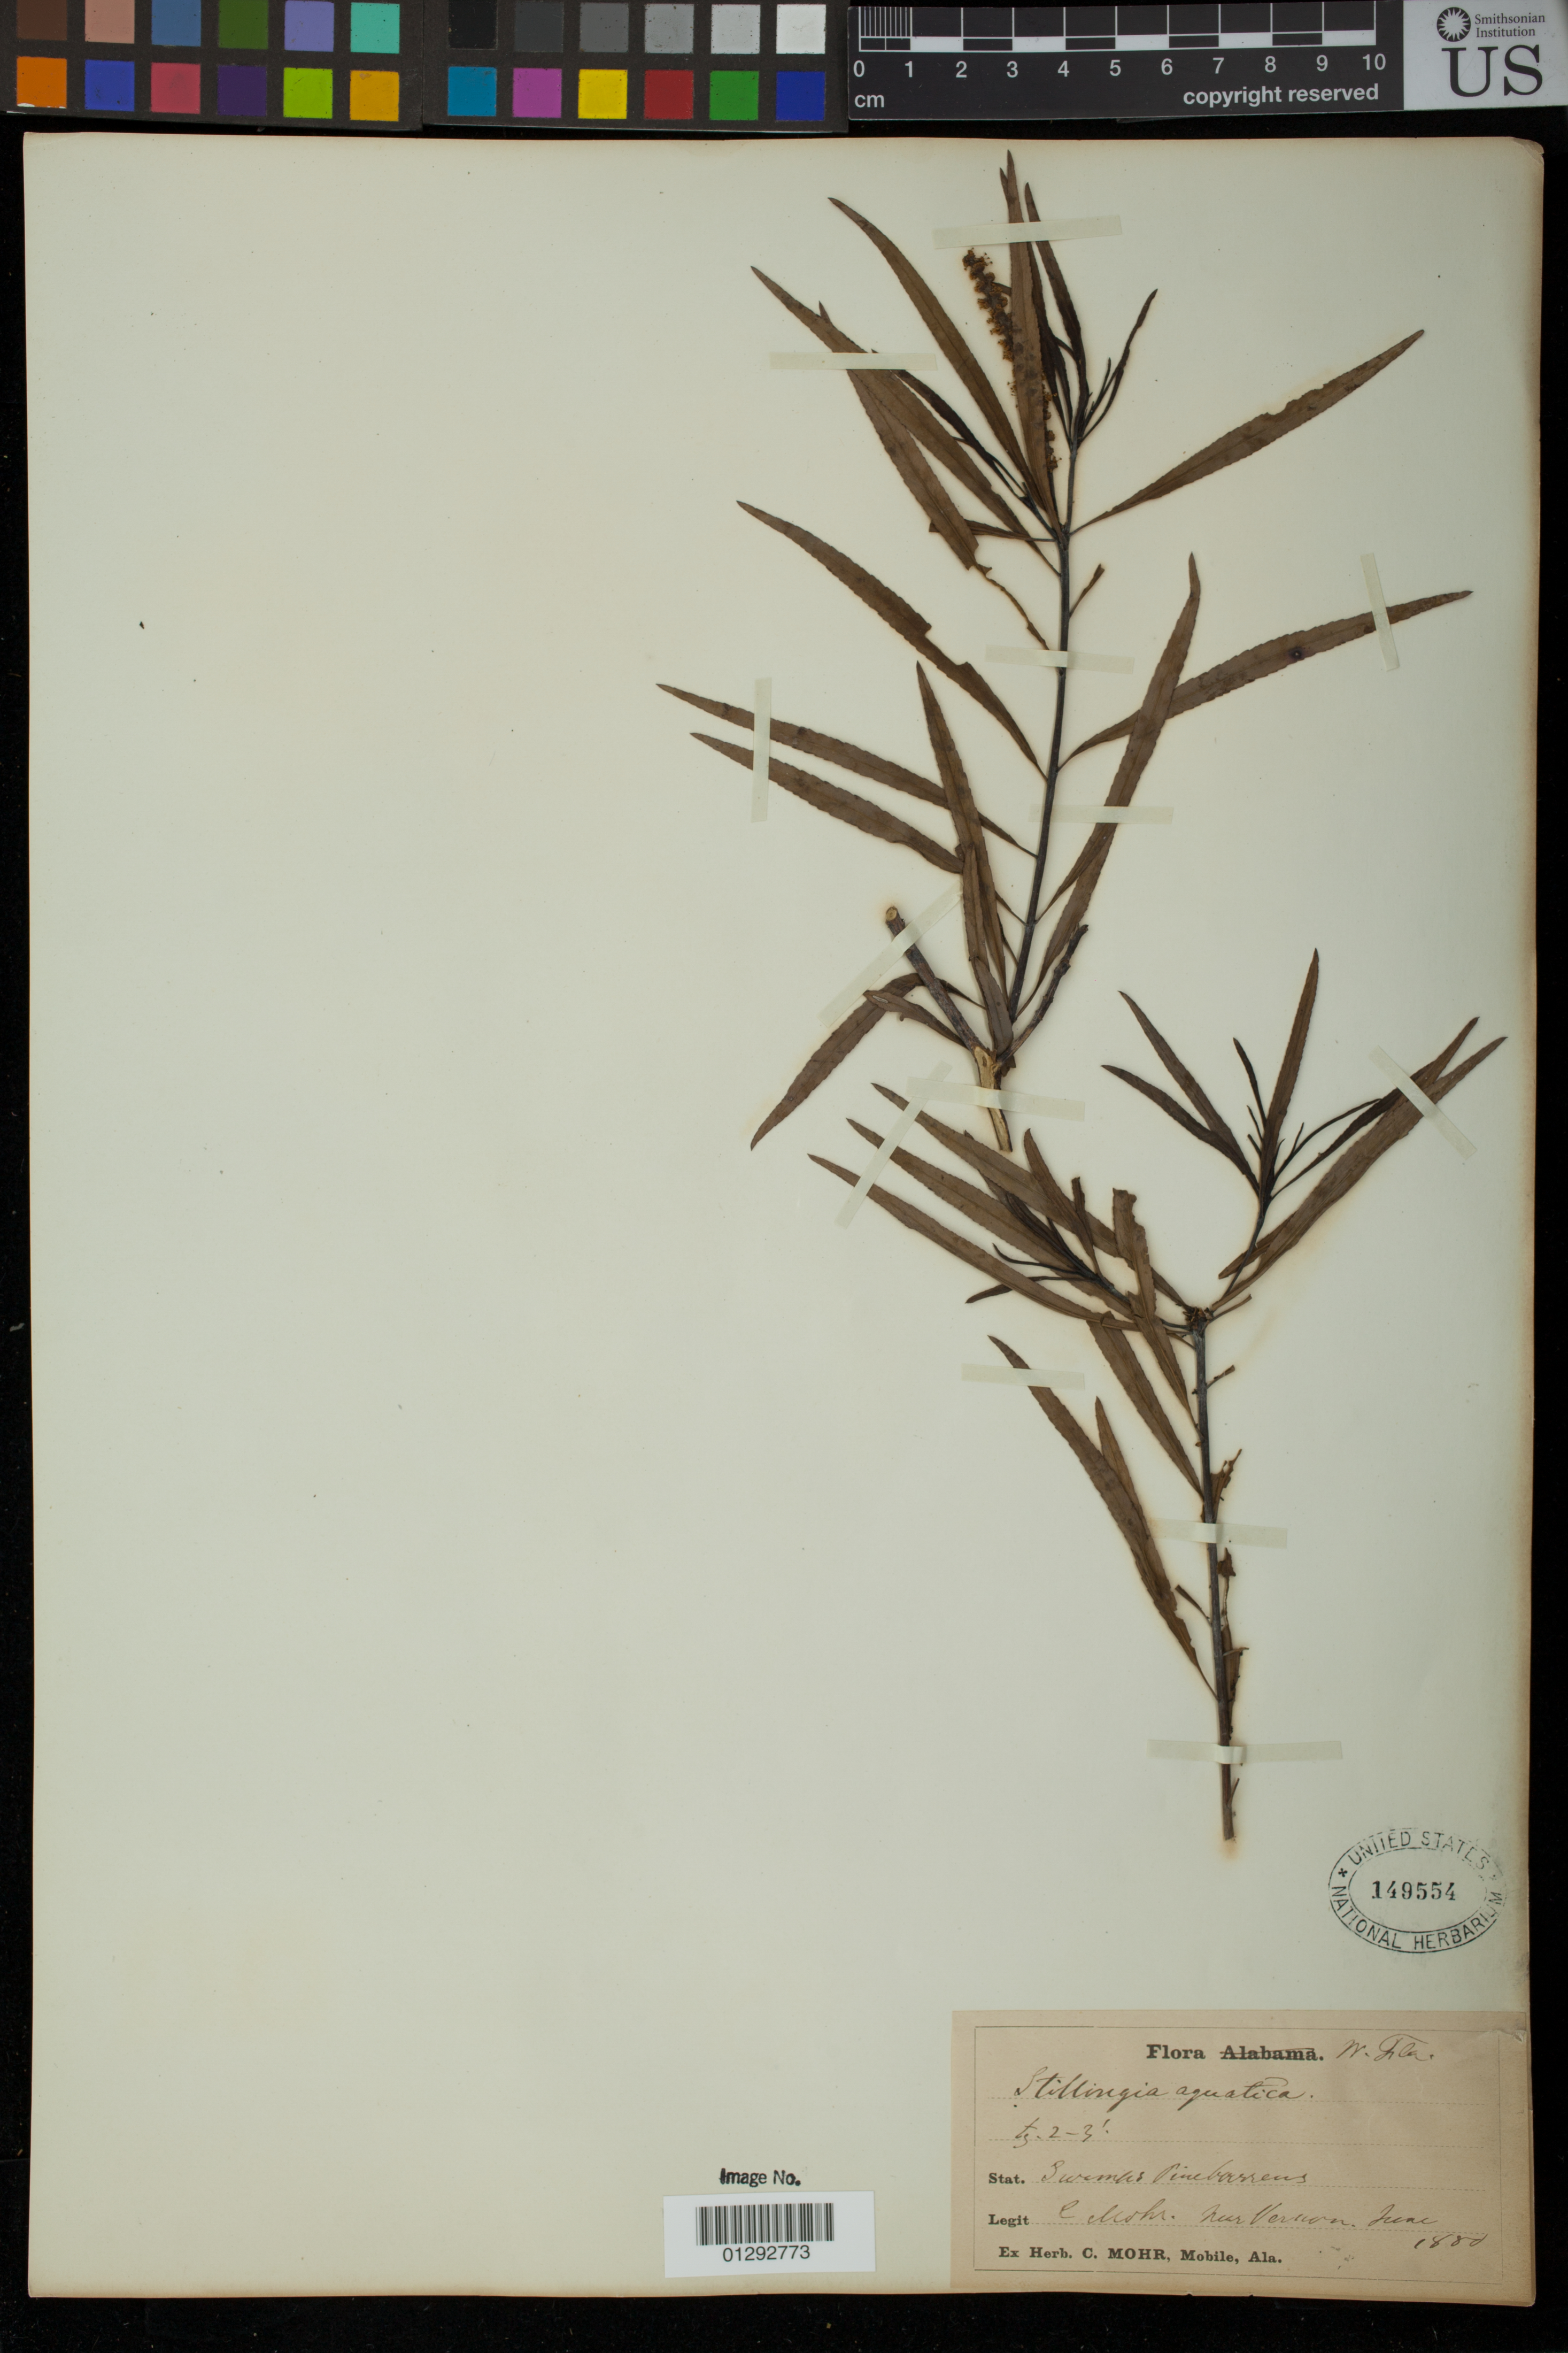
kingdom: Plantae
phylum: Tracheophyta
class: Magnoliopsida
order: Malpighiales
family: Euphorbiaceae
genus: Stillingia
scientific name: Stillingia aquatica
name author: Chapm.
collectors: C. T. Mohr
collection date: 1880-06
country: United States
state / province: Florida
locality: Near Vernon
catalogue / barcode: US 149554